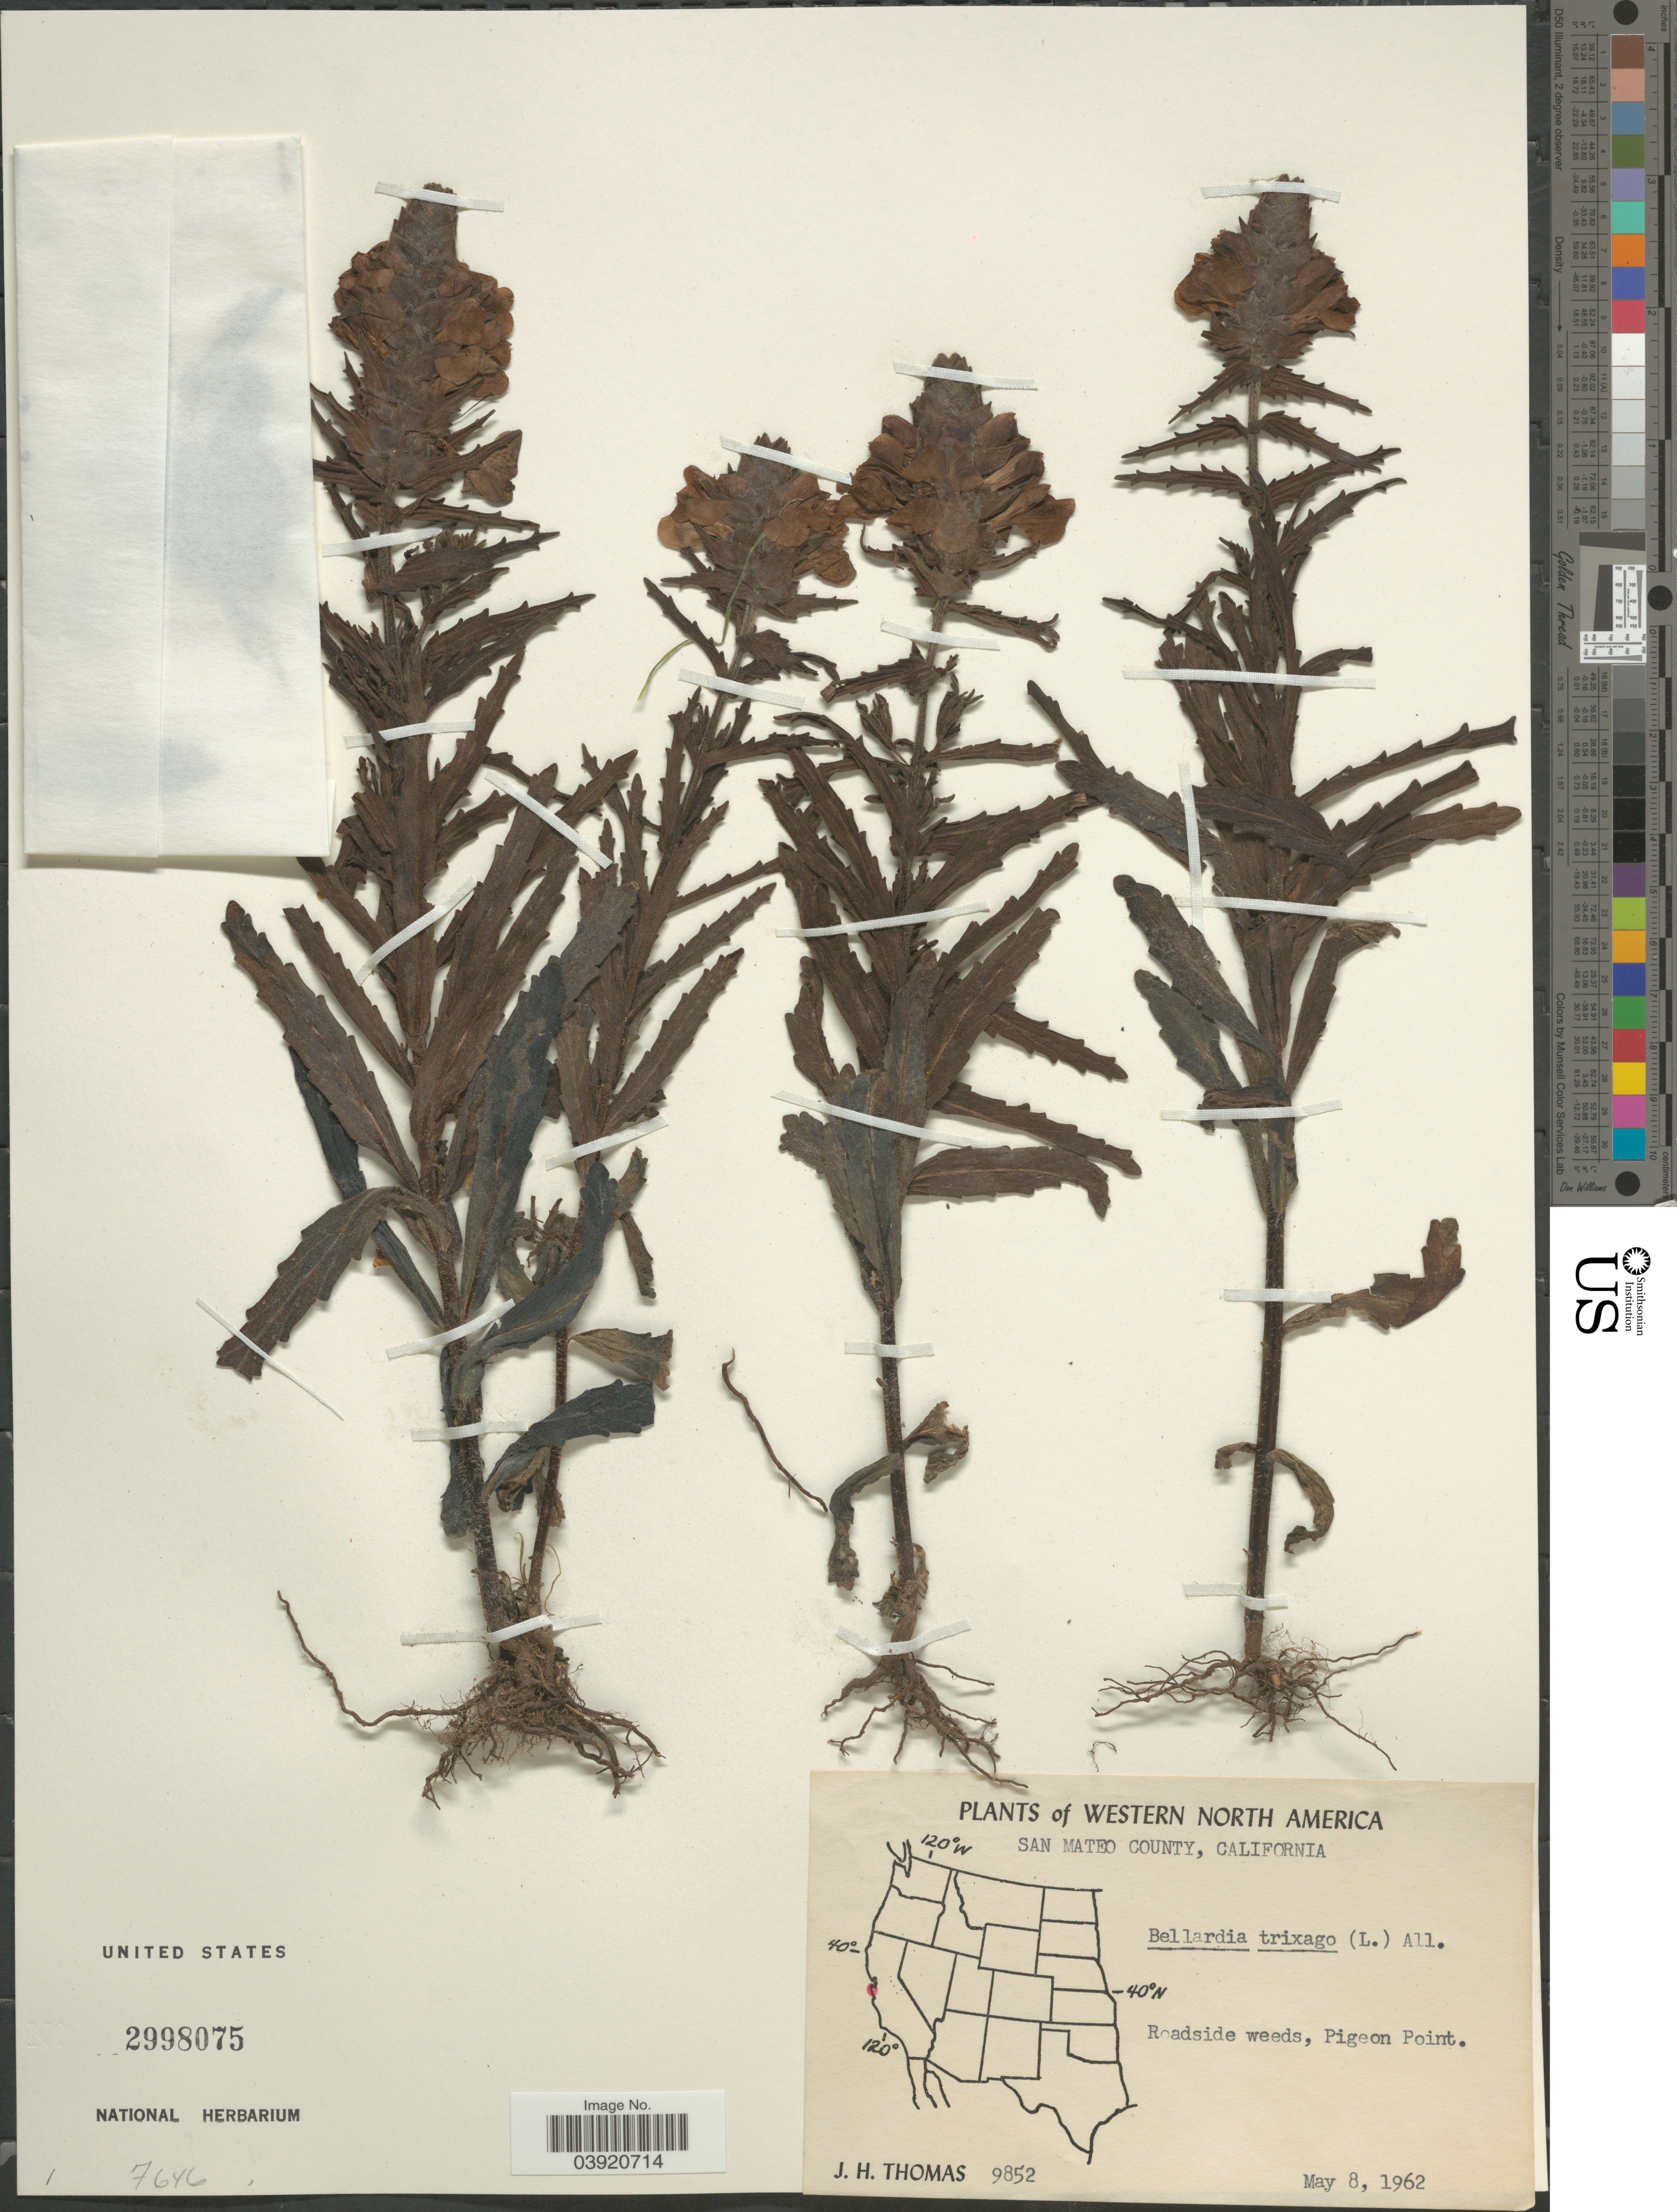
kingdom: Plantae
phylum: Tracheophyta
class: Magnoliopsida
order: Lamiales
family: Orobanchaceae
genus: Bellardia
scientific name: Bellardia trixago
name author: (L.) All.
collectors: J. H. Thomas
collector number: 9852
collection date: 1962-05-08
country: United States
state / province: California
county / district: San Mateo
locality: Western North America. San Mateo County. Pigeon Point.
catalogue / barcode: US 2998075